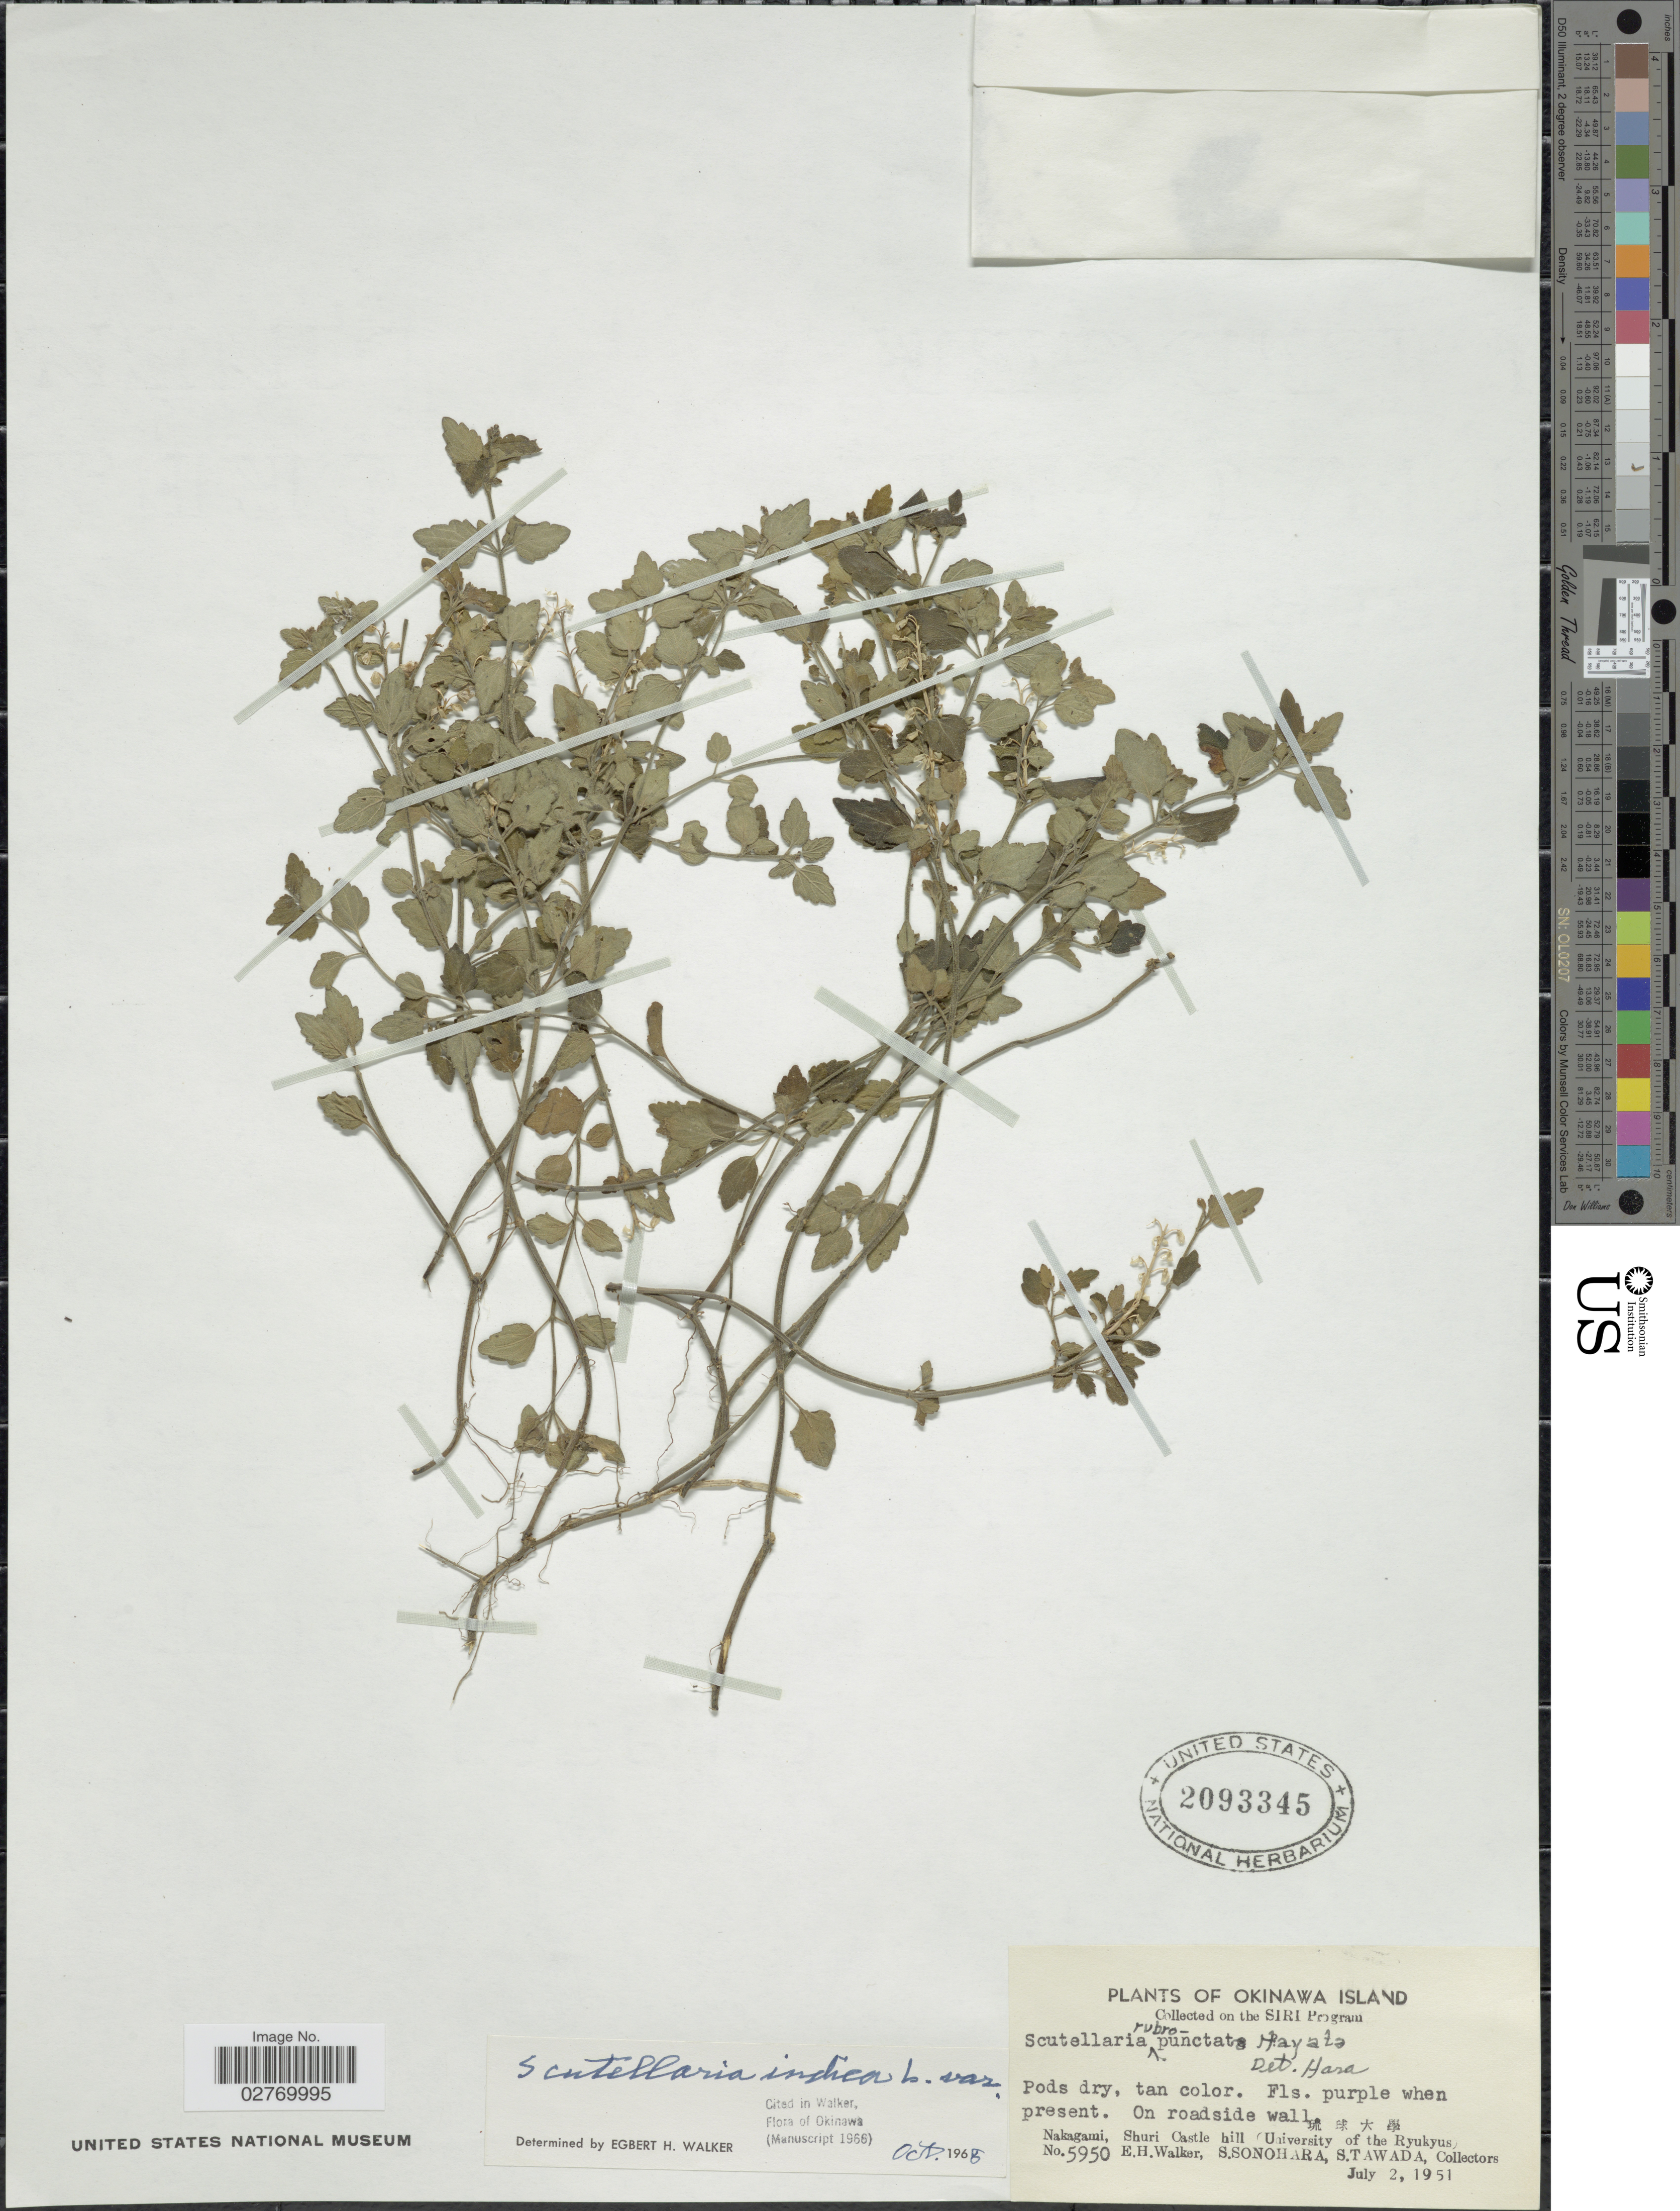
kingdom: Plantae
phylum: Tracheophyta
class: Magnoliopsida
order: Lamiales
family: Lamiaceae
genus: Scutellaria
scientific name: Scutellaria indica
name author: L.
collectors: E. H. Walker, S. Sonohara & S. Tawada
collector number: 5950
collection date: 1951-07-02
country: Japan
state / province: Okinawa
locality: Okinawa Island. Nakagami, Shuri Castle hill (University of the Ryukyus).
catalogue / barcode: US 2093345